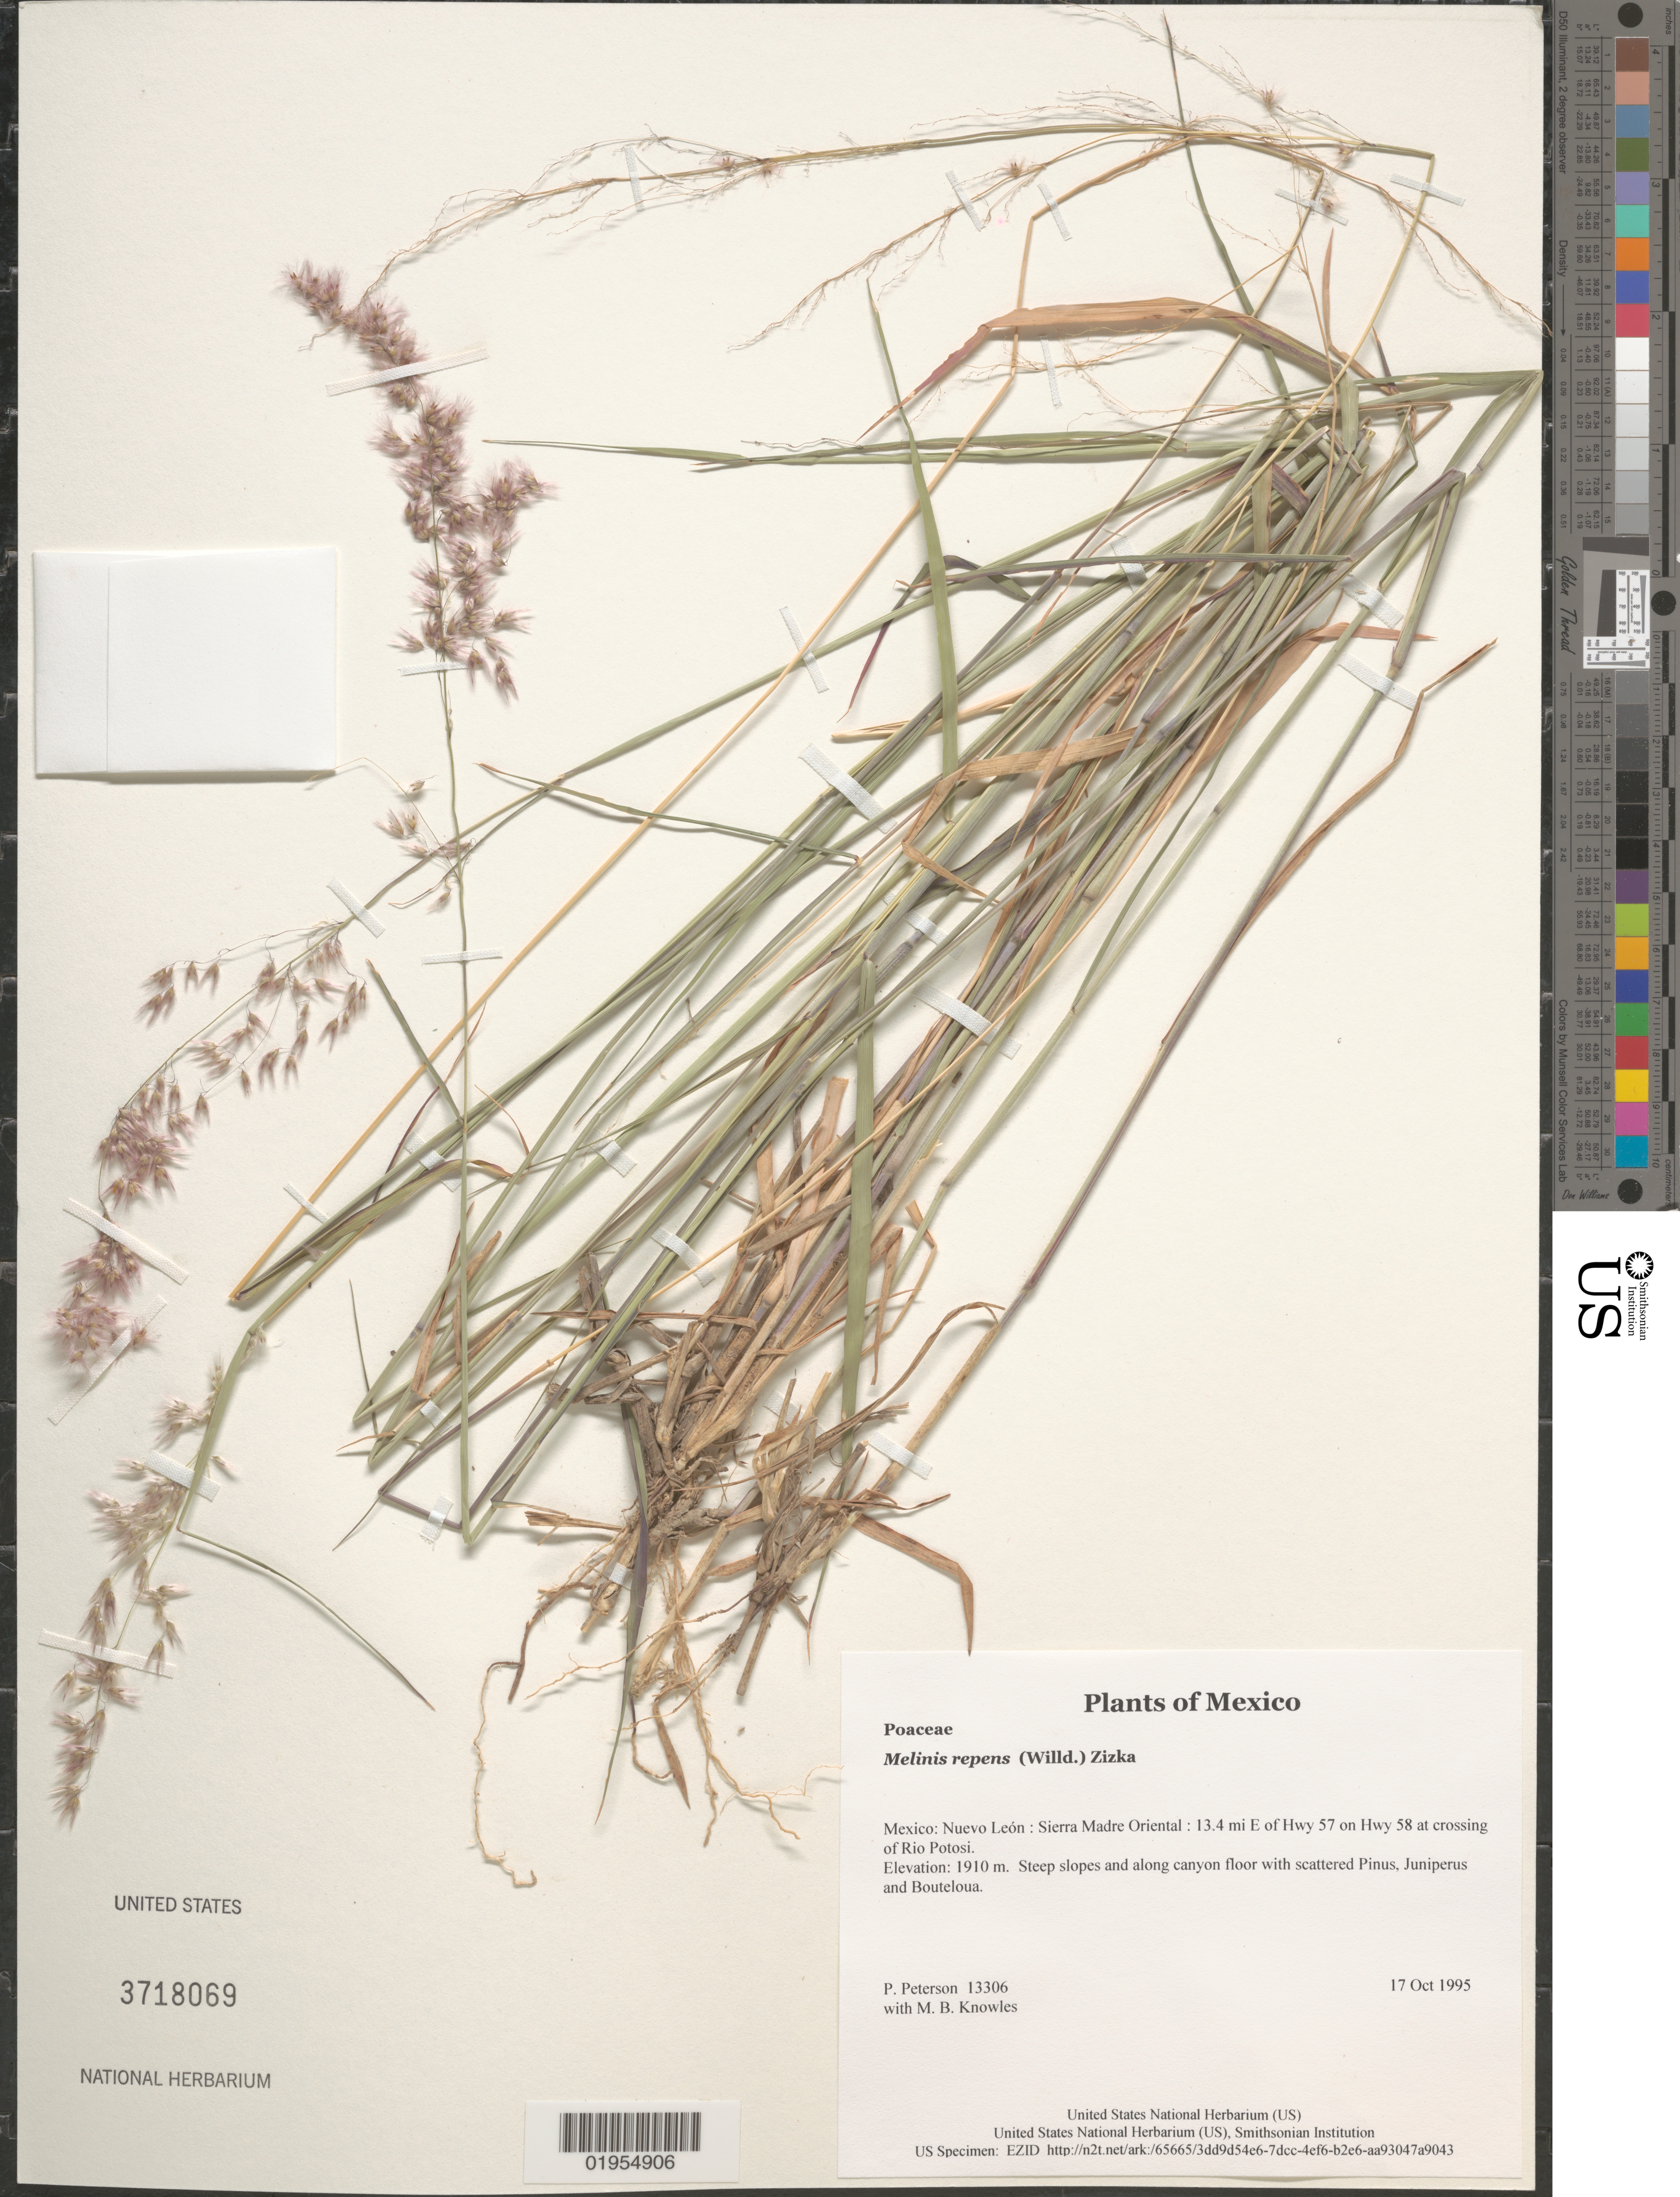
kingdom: Plantae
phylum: Tracheophyta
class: Liliopsida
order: Poales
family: Poaceae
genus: Melinis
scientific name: Melinis repens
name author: (Willd.) Zizka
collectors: P. M. Peterson & M. B. Knowles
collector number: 13306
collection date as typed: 17 Oct 1995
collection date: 1995-10-17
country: Mexico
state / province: Nuevo León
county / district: Sierra Madre Oriental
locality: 13.4 mi E of Hwy 57 on Hwy 58 at crossing of Rio Potosi.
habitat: Steep slopes and along canyon floor with scattered Pinus, Juniperus and Bouteloua.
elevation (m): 1910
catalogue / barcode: US 3718069